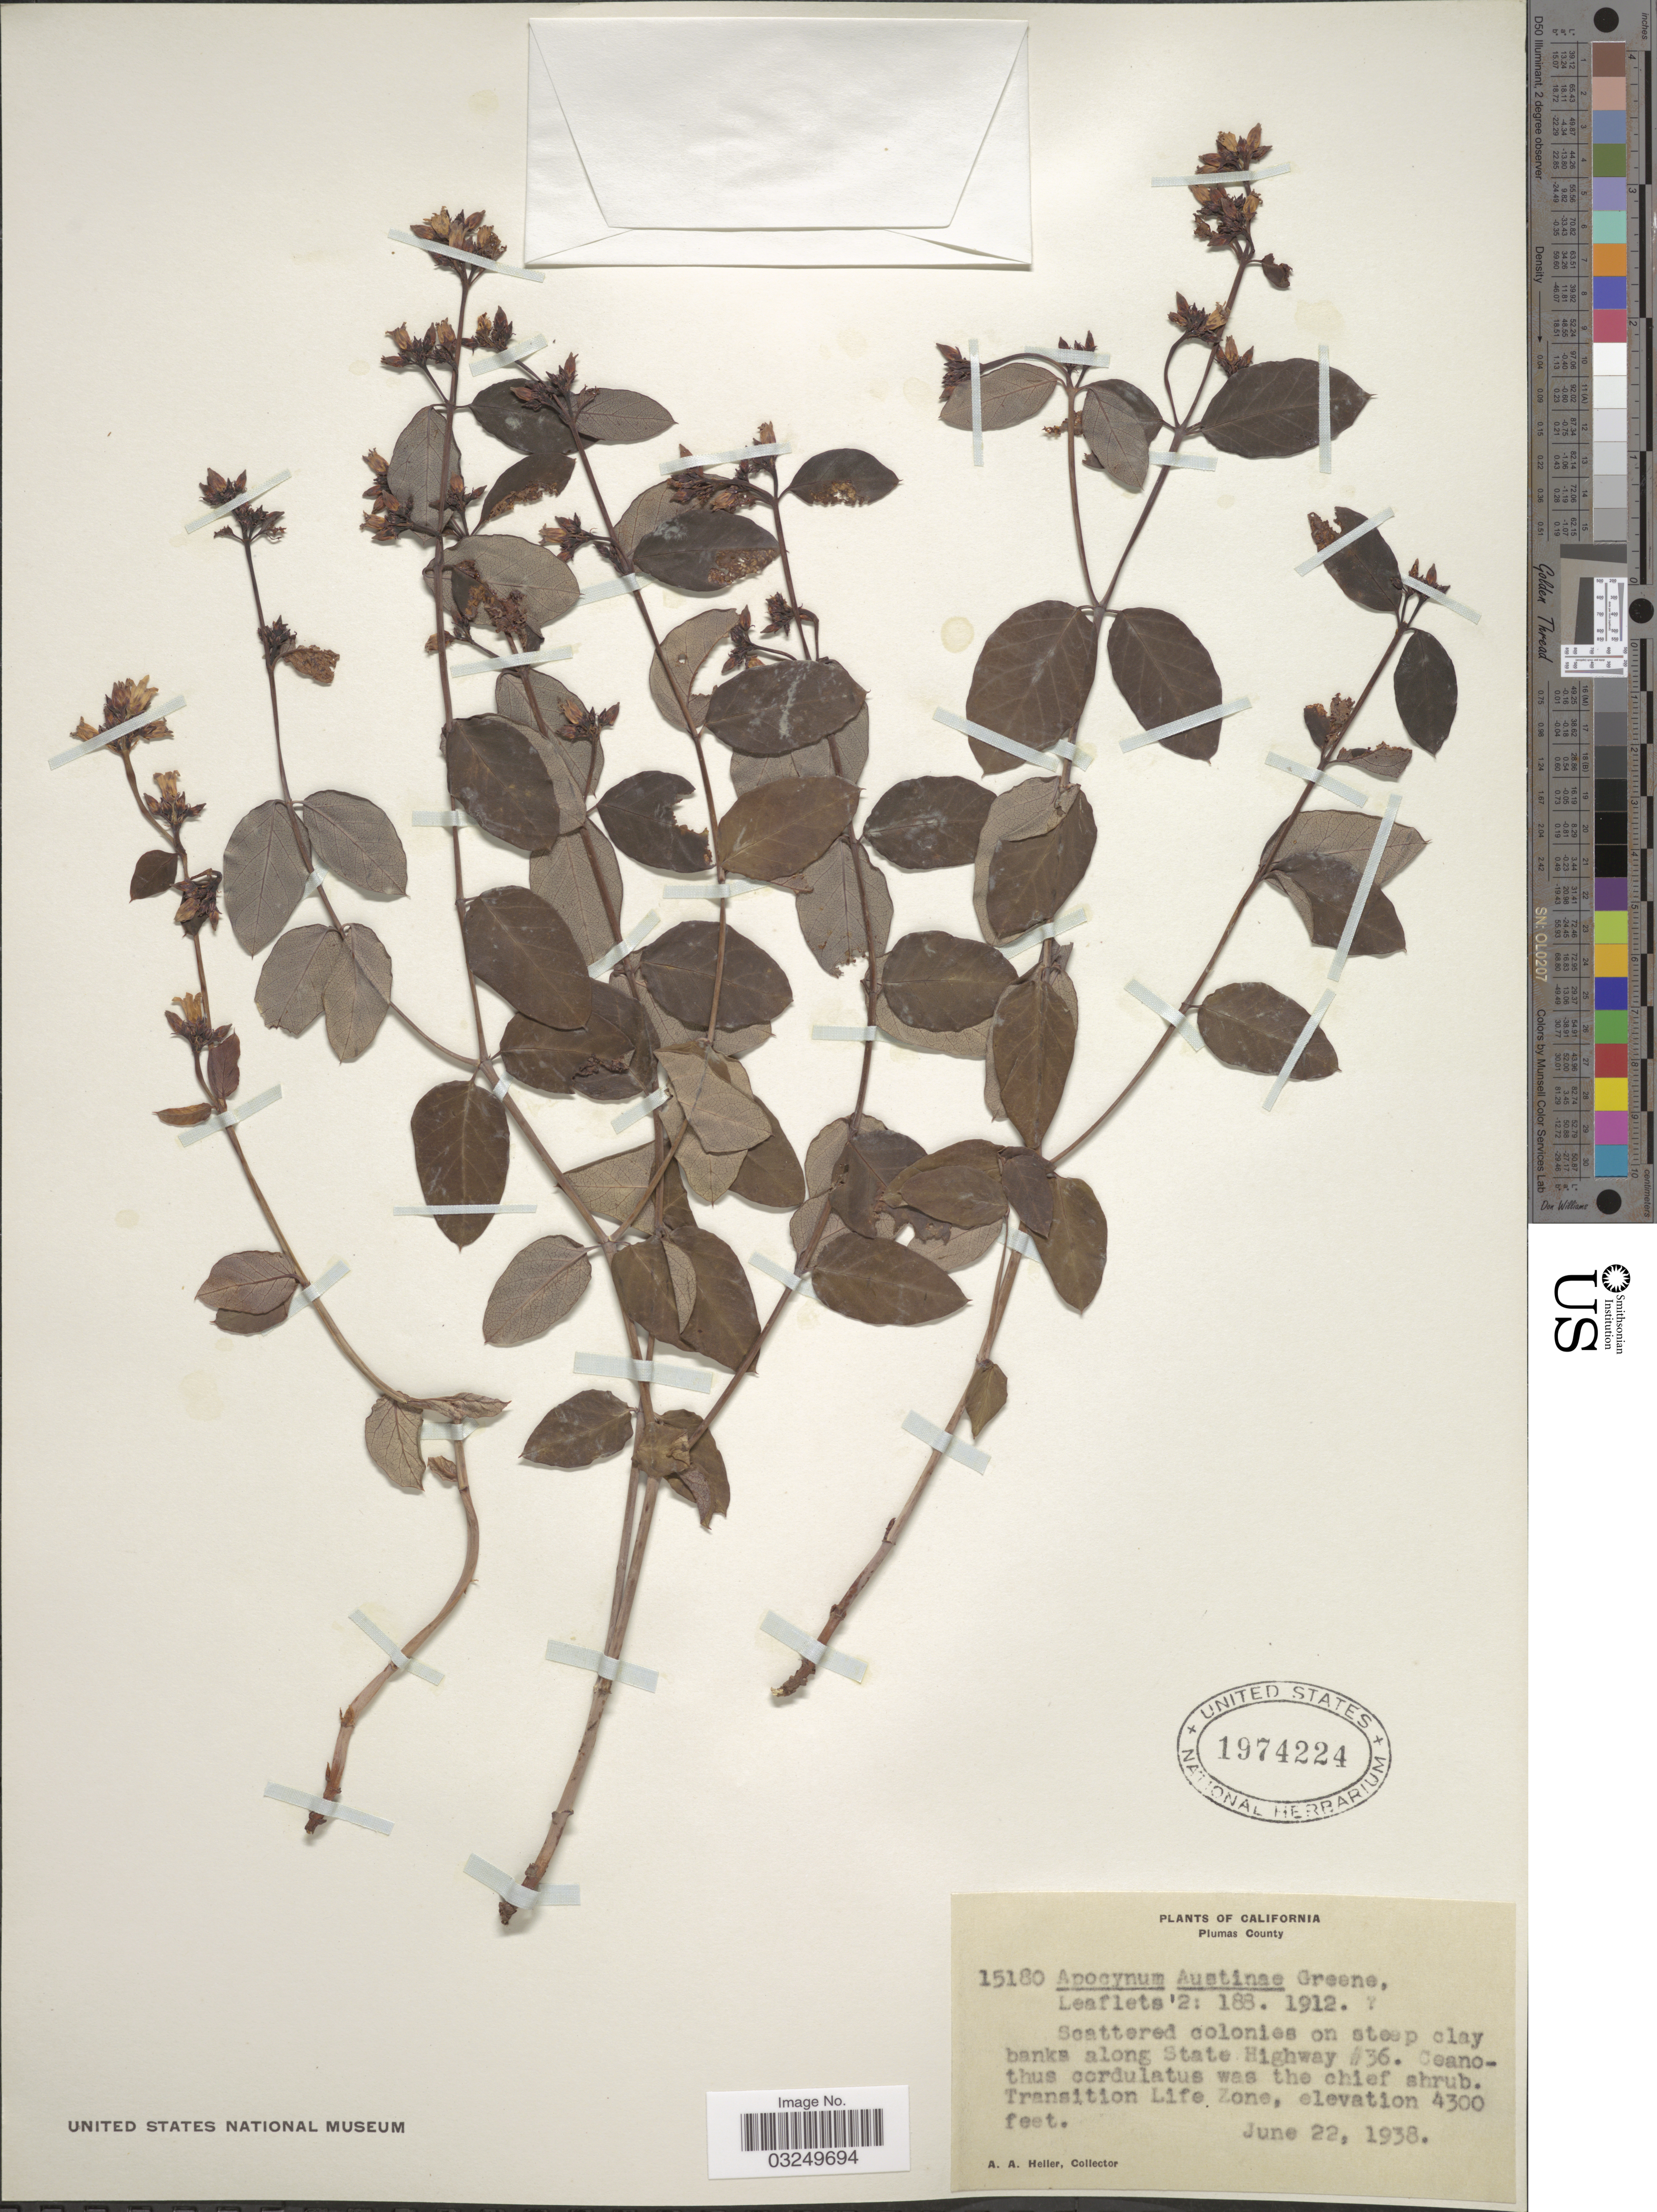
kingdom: Plantae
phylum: Tracheophyta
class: Magnoliopsida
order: Gentianales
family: Apocynaceae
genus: Apocynum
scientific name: Apocynum austinae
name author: S.W. Greene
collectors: A. A. Heller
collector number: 15180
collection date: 1938-06-22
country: United States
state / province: California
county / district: Plumas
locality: Plumas County. Banks along State Highway #36. Transition Life Zone.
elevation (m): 1311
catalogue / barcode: US 1974224